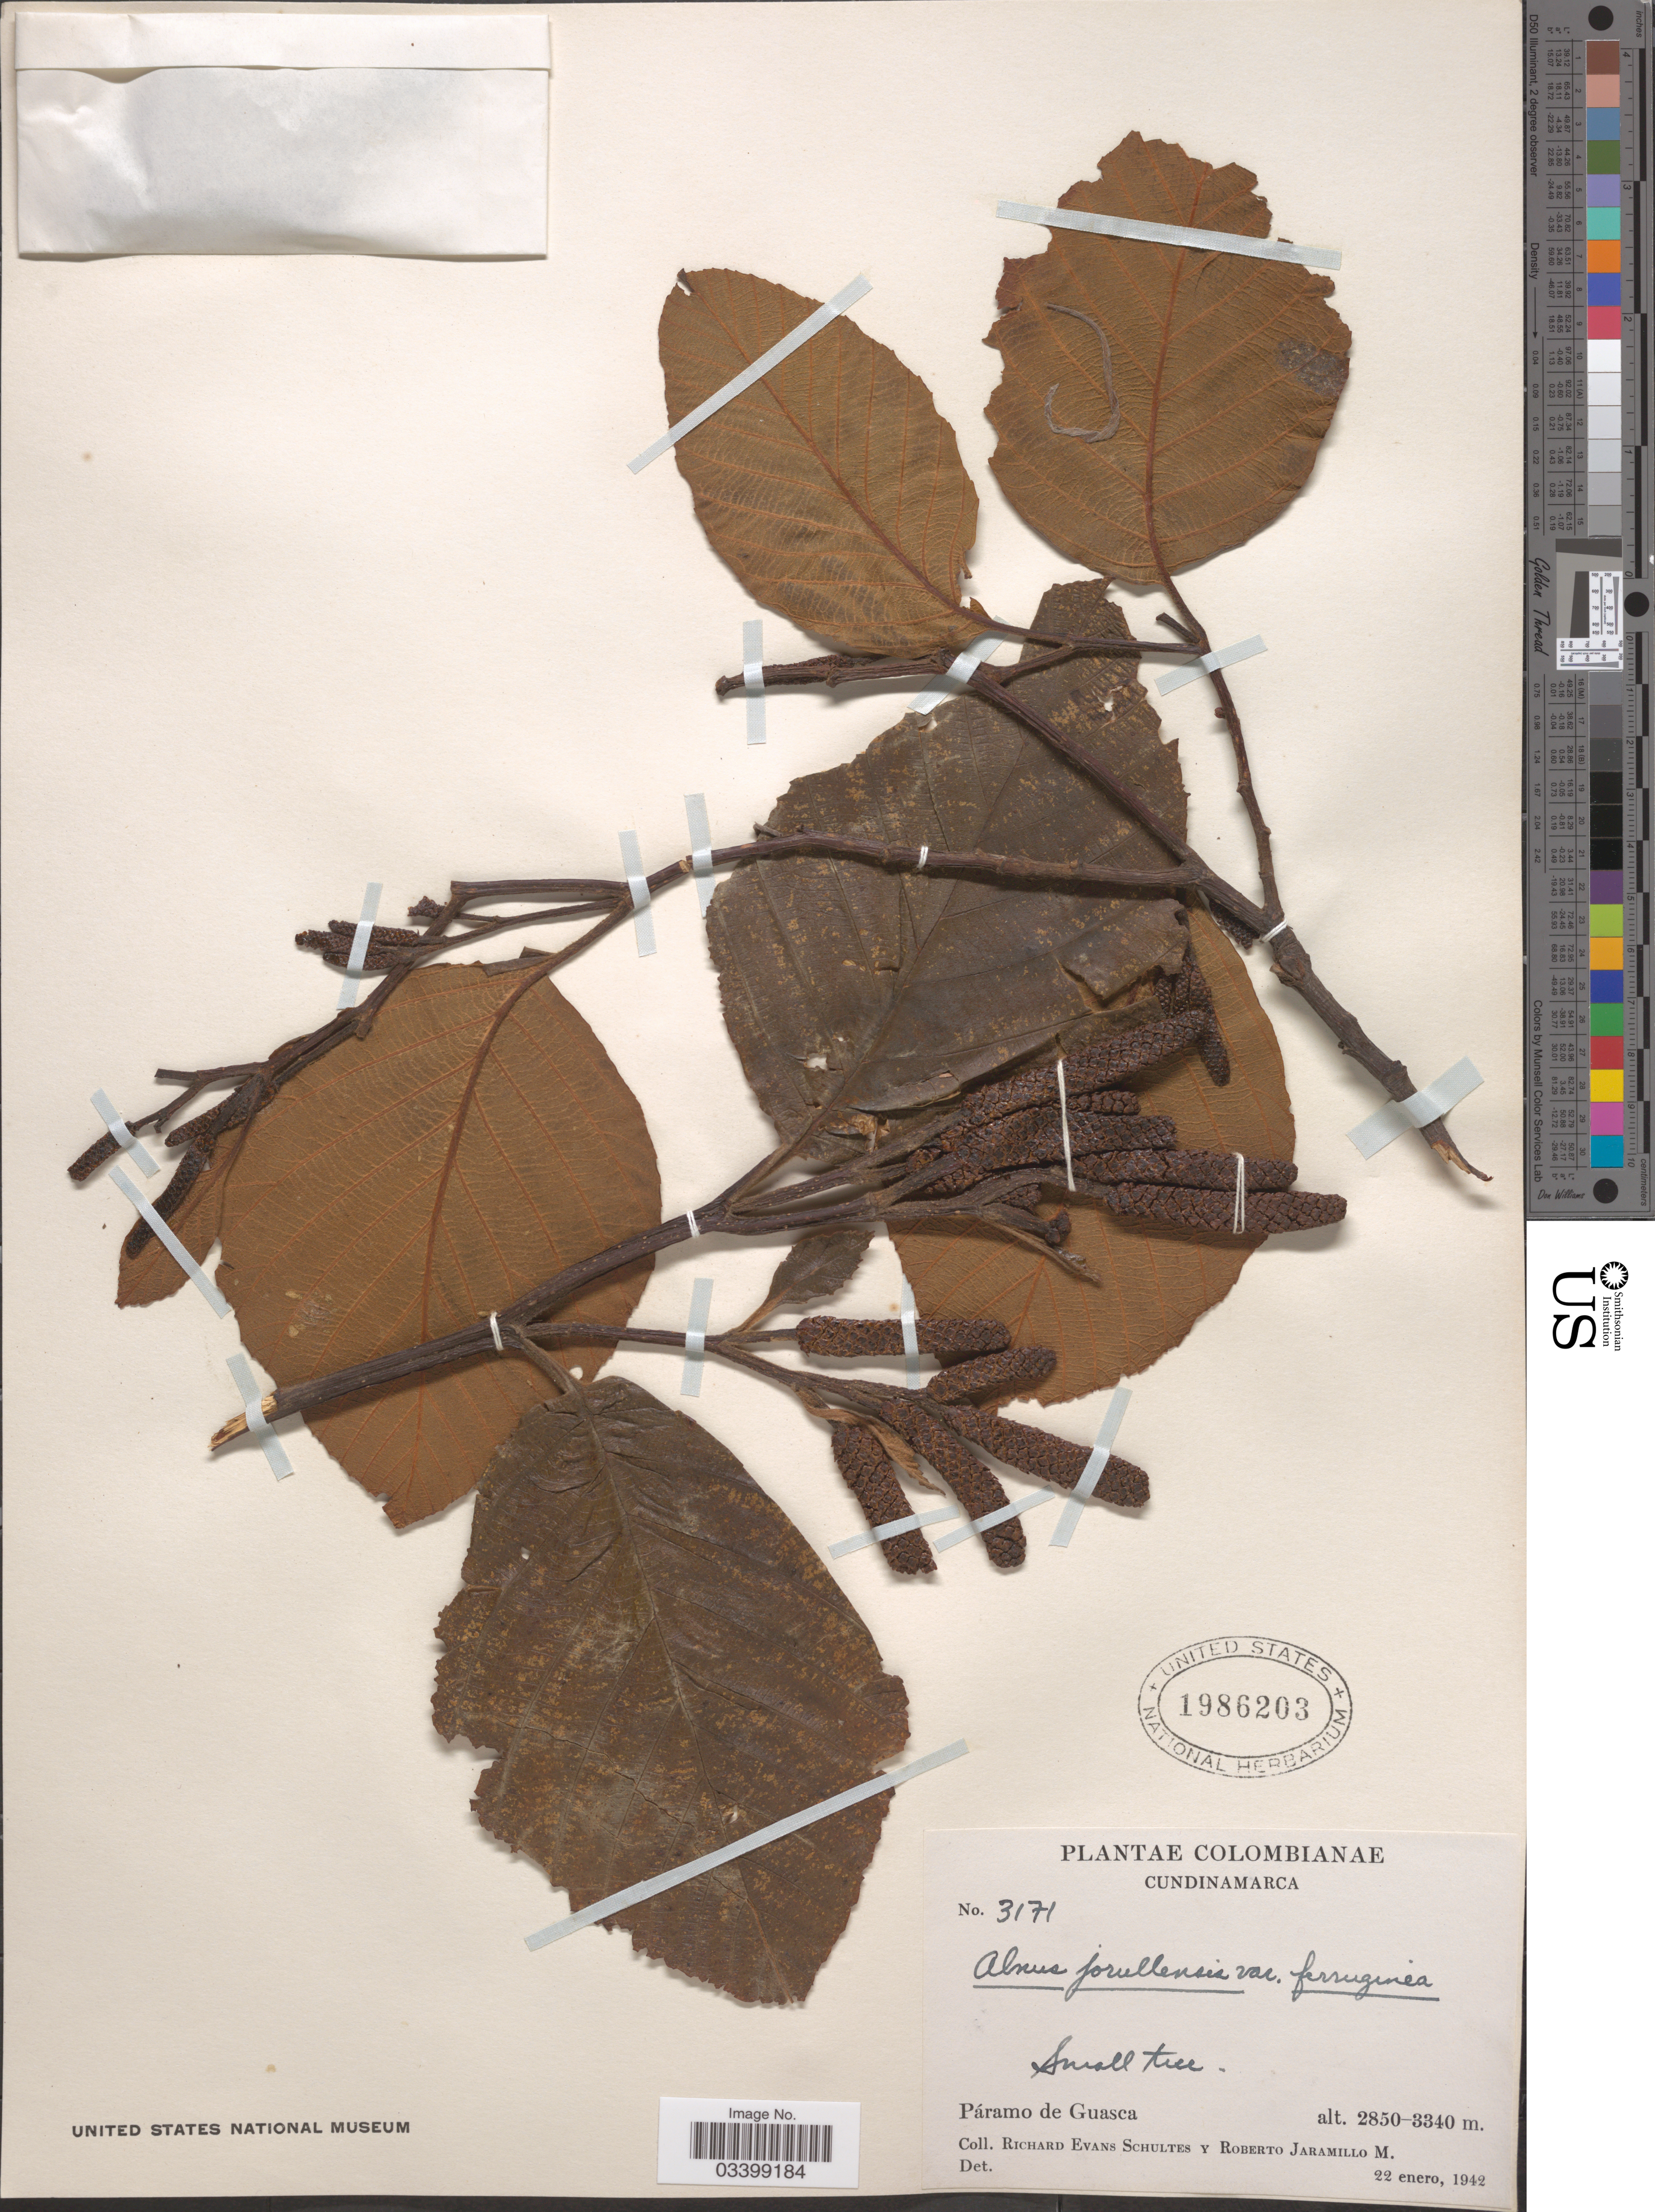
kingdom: Plantae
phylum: Tracheophyta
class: Magnoliopsida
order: Fagales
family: Betulaceae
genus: Alnus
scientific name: Alnus acuminata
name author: Kunth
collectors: R. E. Schultes & R. Jaramillo M.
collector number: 3171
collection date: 1942-01-22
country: Colombia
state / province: Cundinamarca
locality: Páramo de Guasca.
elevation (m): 2850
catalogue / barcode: US 1986203